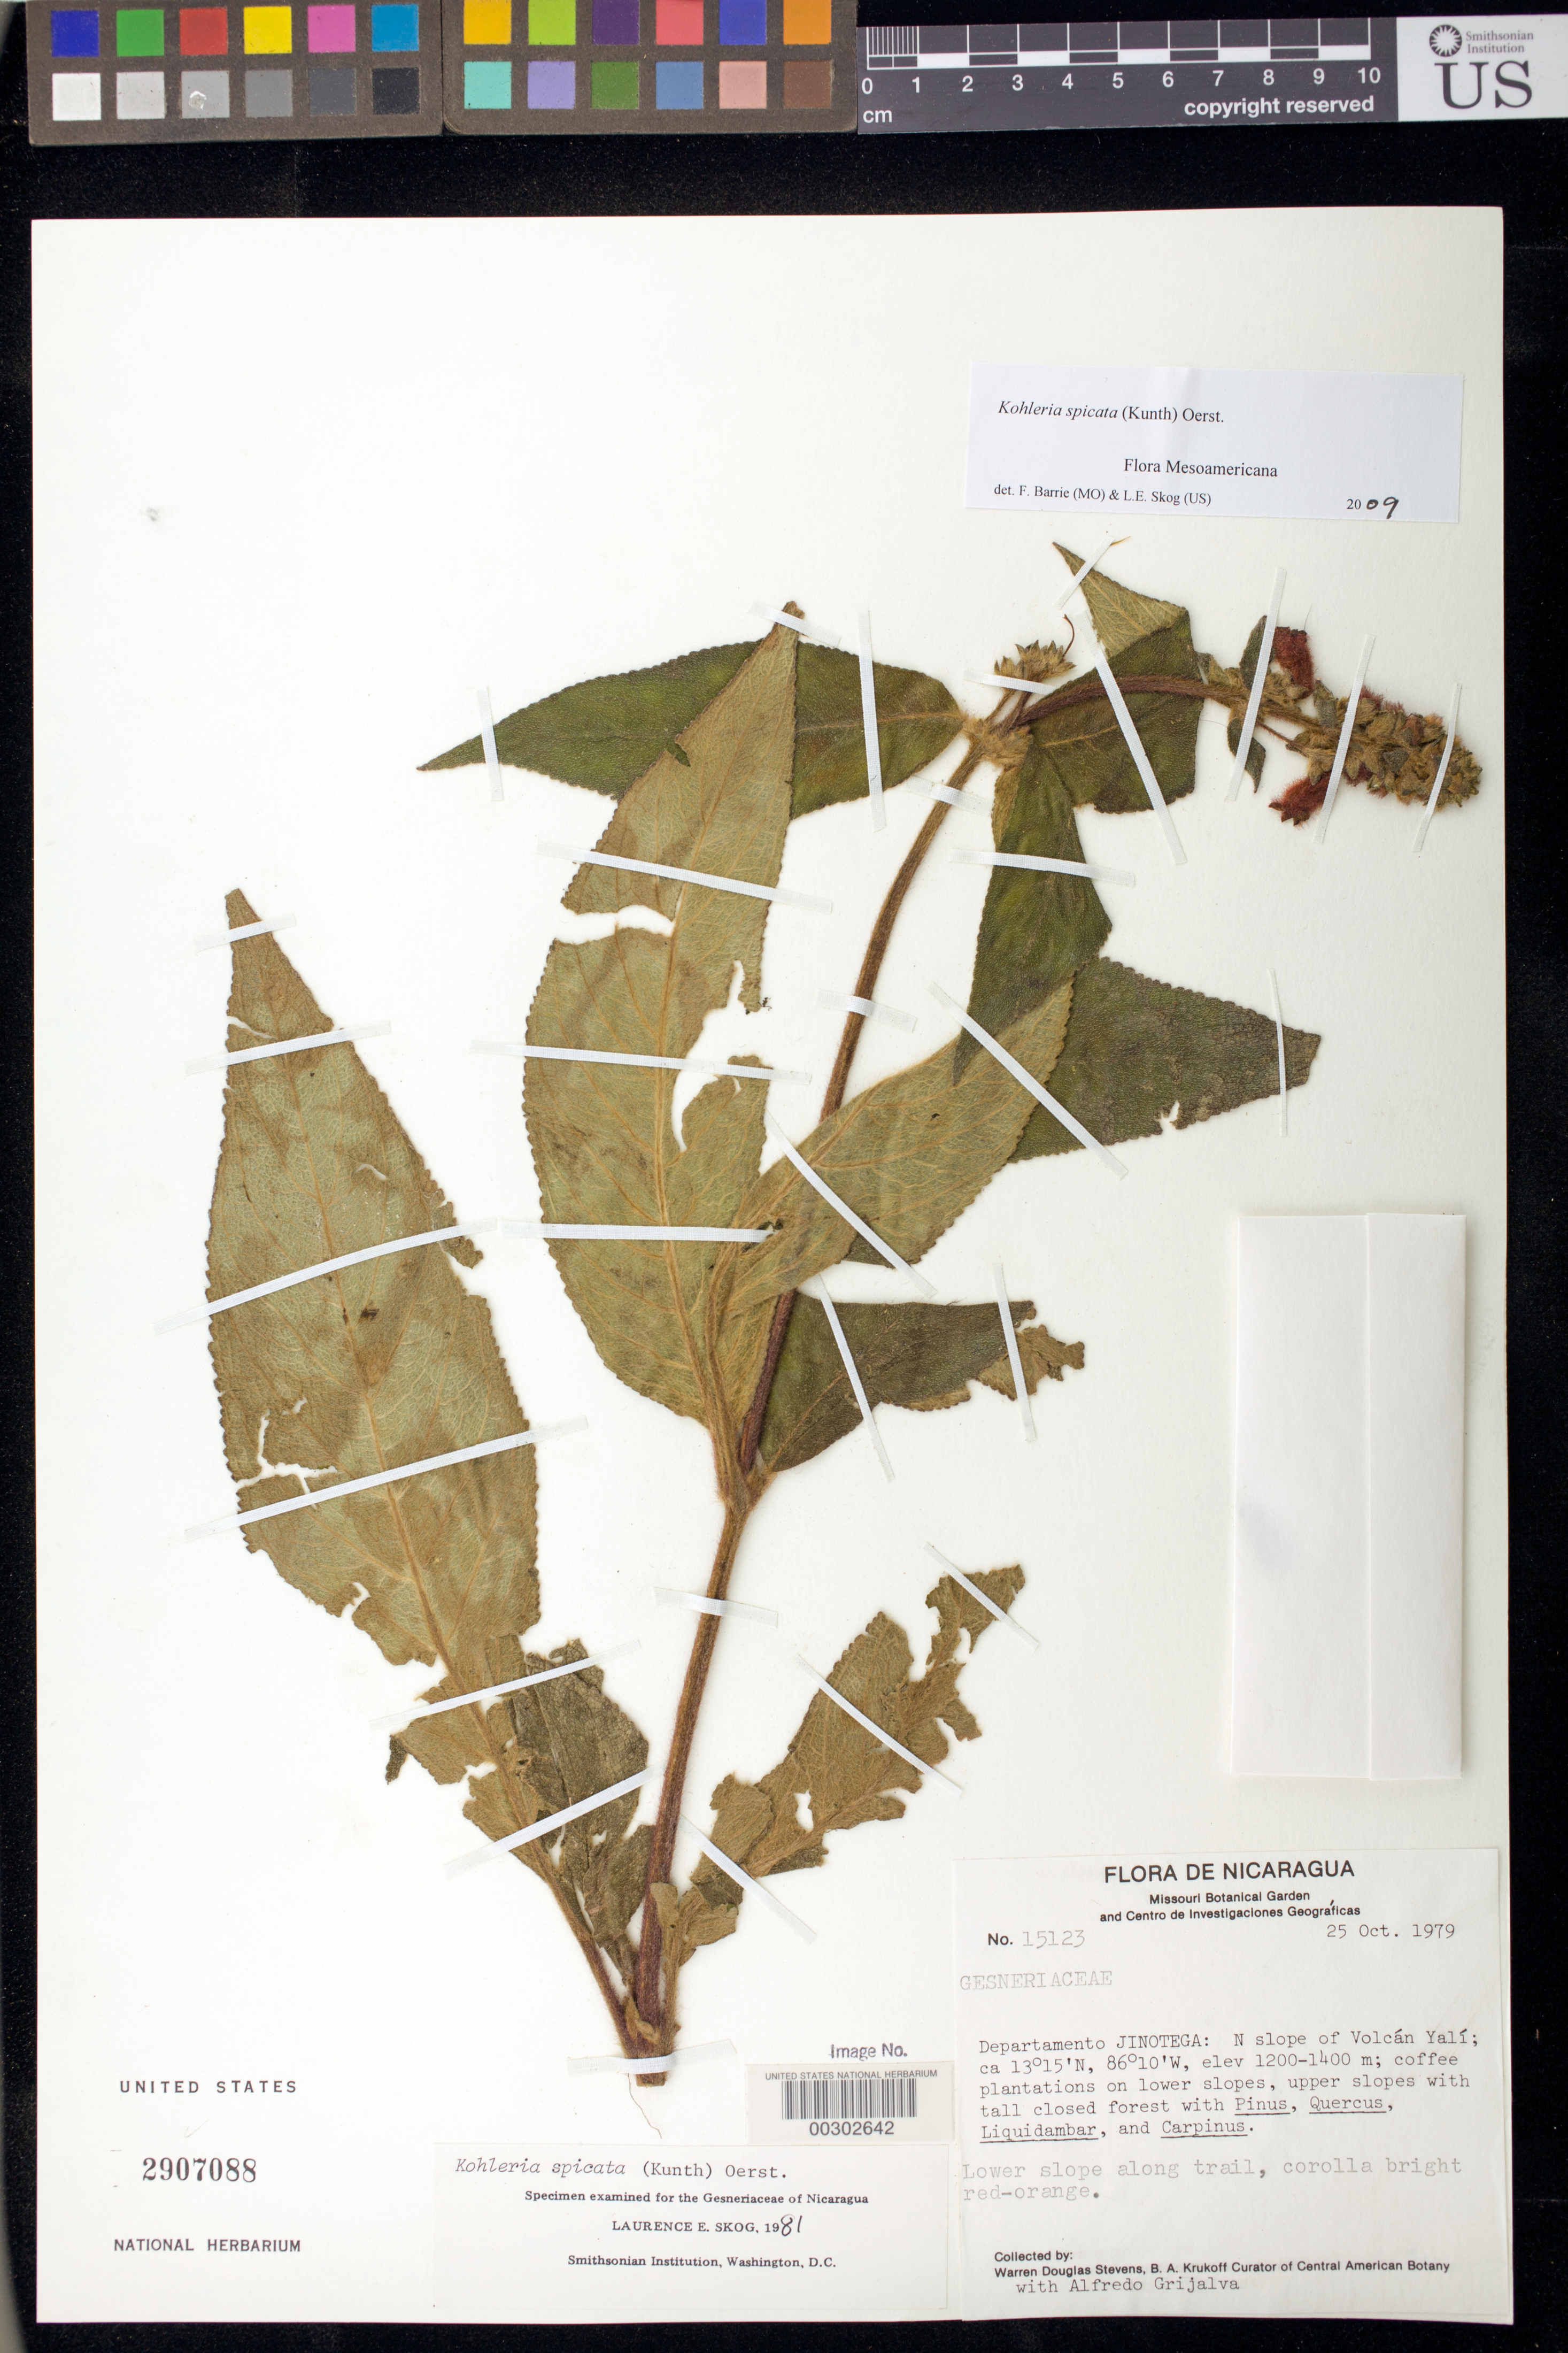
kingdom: Plantae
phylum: Tracheophyta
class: Magnoliopsida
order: Lamiales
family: Gesneriaceae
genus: Kohleria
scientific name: Kohleria spicata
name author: (Kunth) Oerst.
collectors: W. D. Stevens & A. Grijalva P.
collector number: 15123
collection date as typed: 25 Oct 1979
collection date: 1979-10-25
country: Nicaragua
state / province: Jinotega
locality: N slope of Volcan Yali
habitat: Coffee plantations on lower slopes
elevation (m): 1200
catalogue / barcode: US 2907088